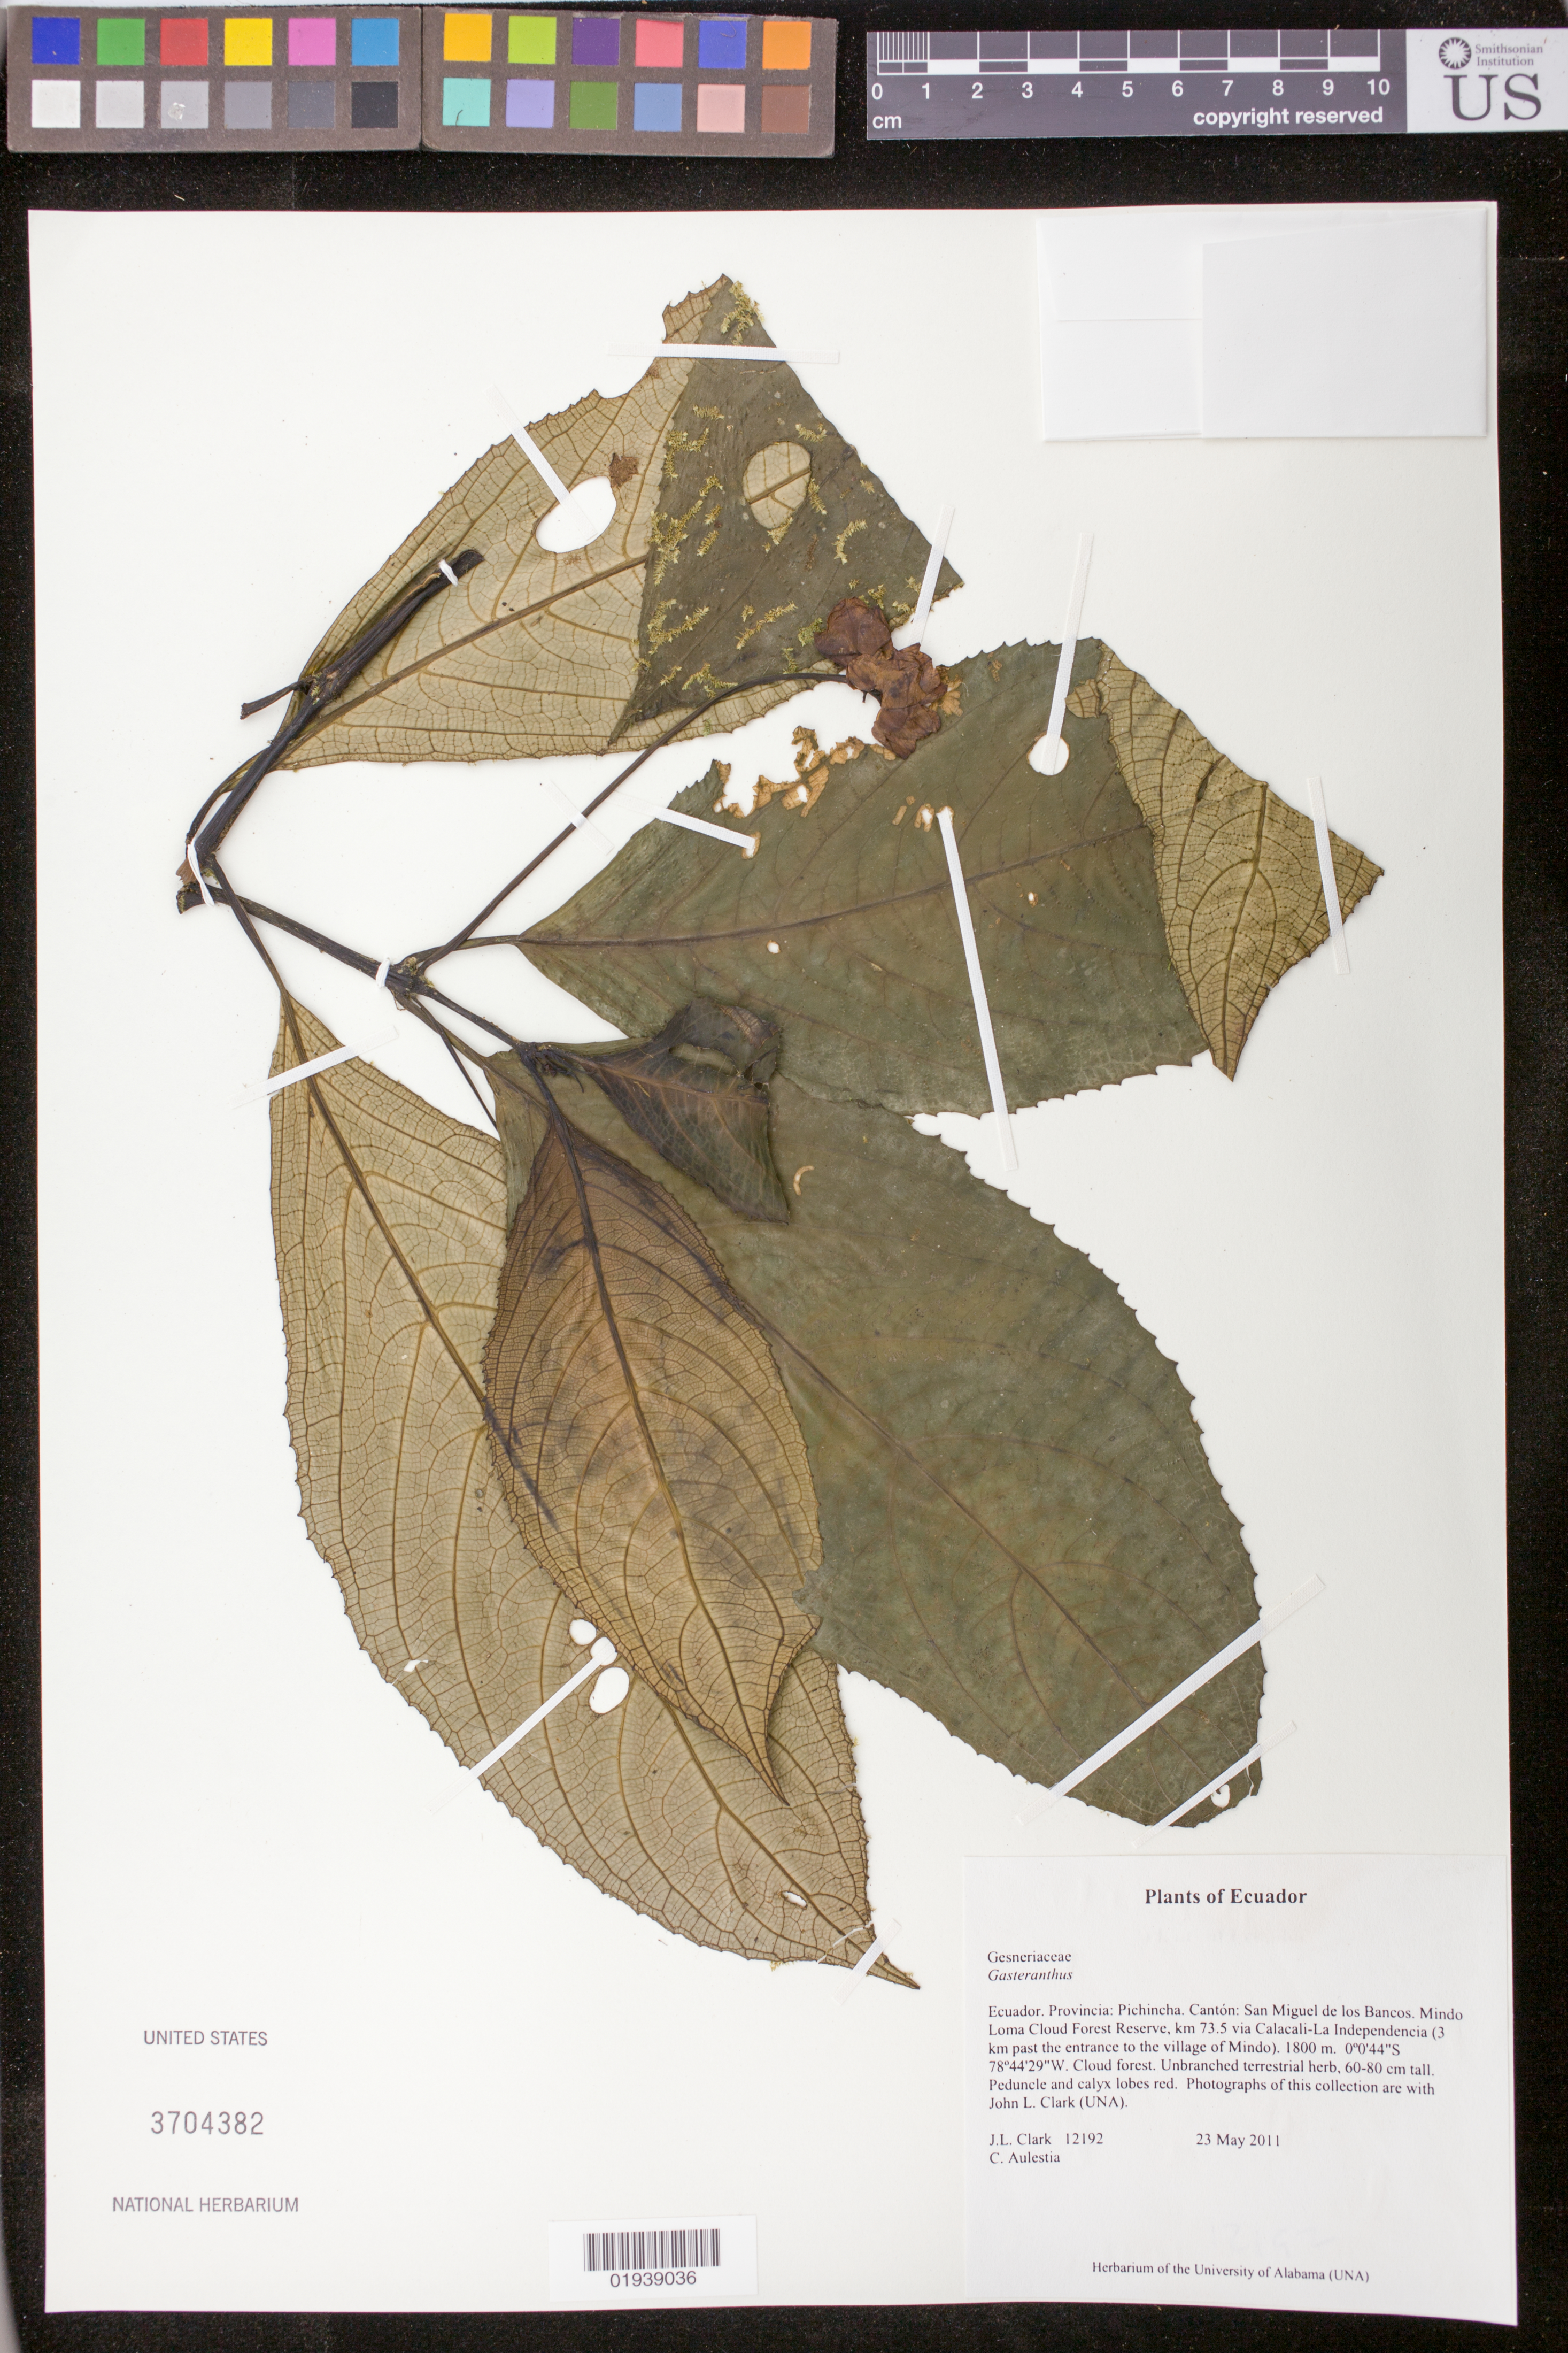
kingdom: Plantae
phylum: Tracheophyta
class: Magnoliopsida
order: Lamiales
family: Gesneriaceae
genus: Gasteranthus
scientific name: Gasteranthus sp.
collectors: J. L. Clark & C. Aulestia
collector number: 12192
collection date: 2011-05-23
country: Ecuador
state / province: Pichincha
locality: Canton: San Miguel de los Bancos. Mindo Loma Cloud Forest Reserve, km 73.5 via Calacali-La Independencia (3 km past the entrance to the village of Mindo).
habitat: Cloud forest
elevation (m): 1800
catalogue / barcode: US 3704382